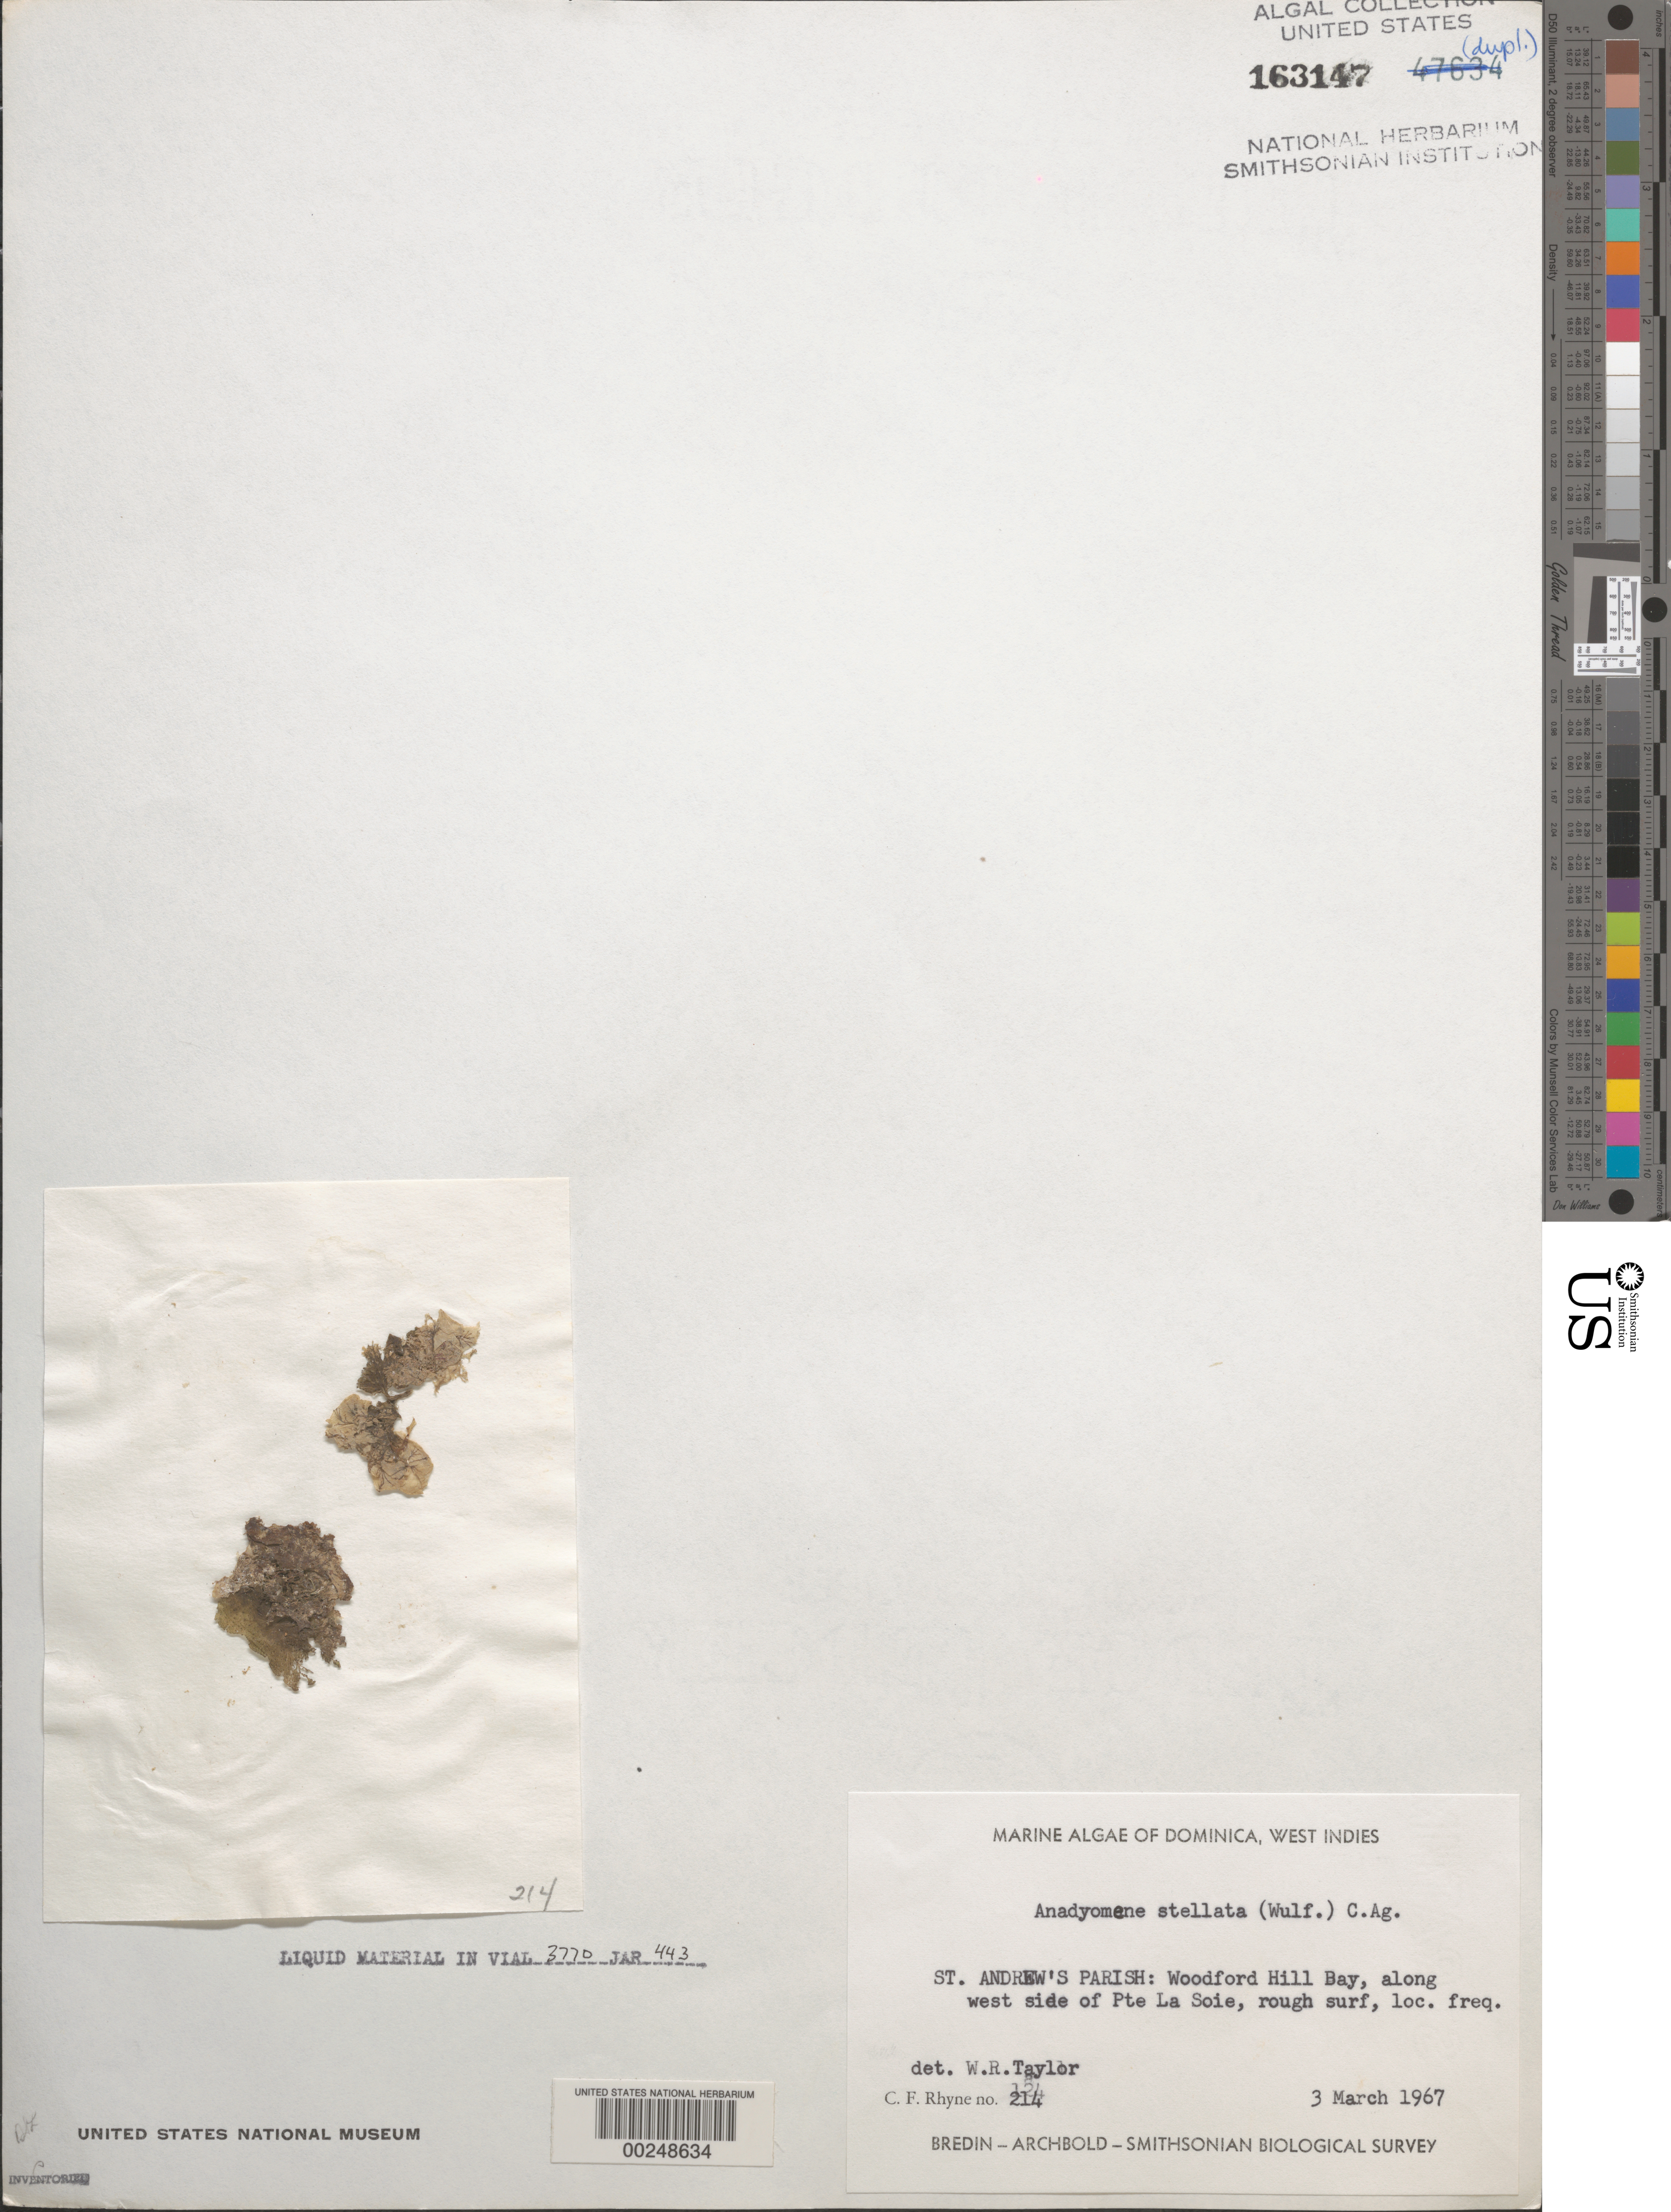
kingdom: Plantae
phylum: Chlorophyta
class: Ulvophyceae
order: Cladophorales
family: Anadyomenaceae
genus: Anadyomene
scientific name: Anadyomene stellata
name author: (Wulfen) C. Agardh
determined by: Taylor, William R.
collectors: C. Rhyne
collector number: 214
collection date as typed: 03 Mar 1967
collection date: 1967-03-03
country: Dominica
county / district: St. Andrew's Parish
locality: Woodford Hill Bay, Pointe la Soie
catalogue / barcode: US 163147